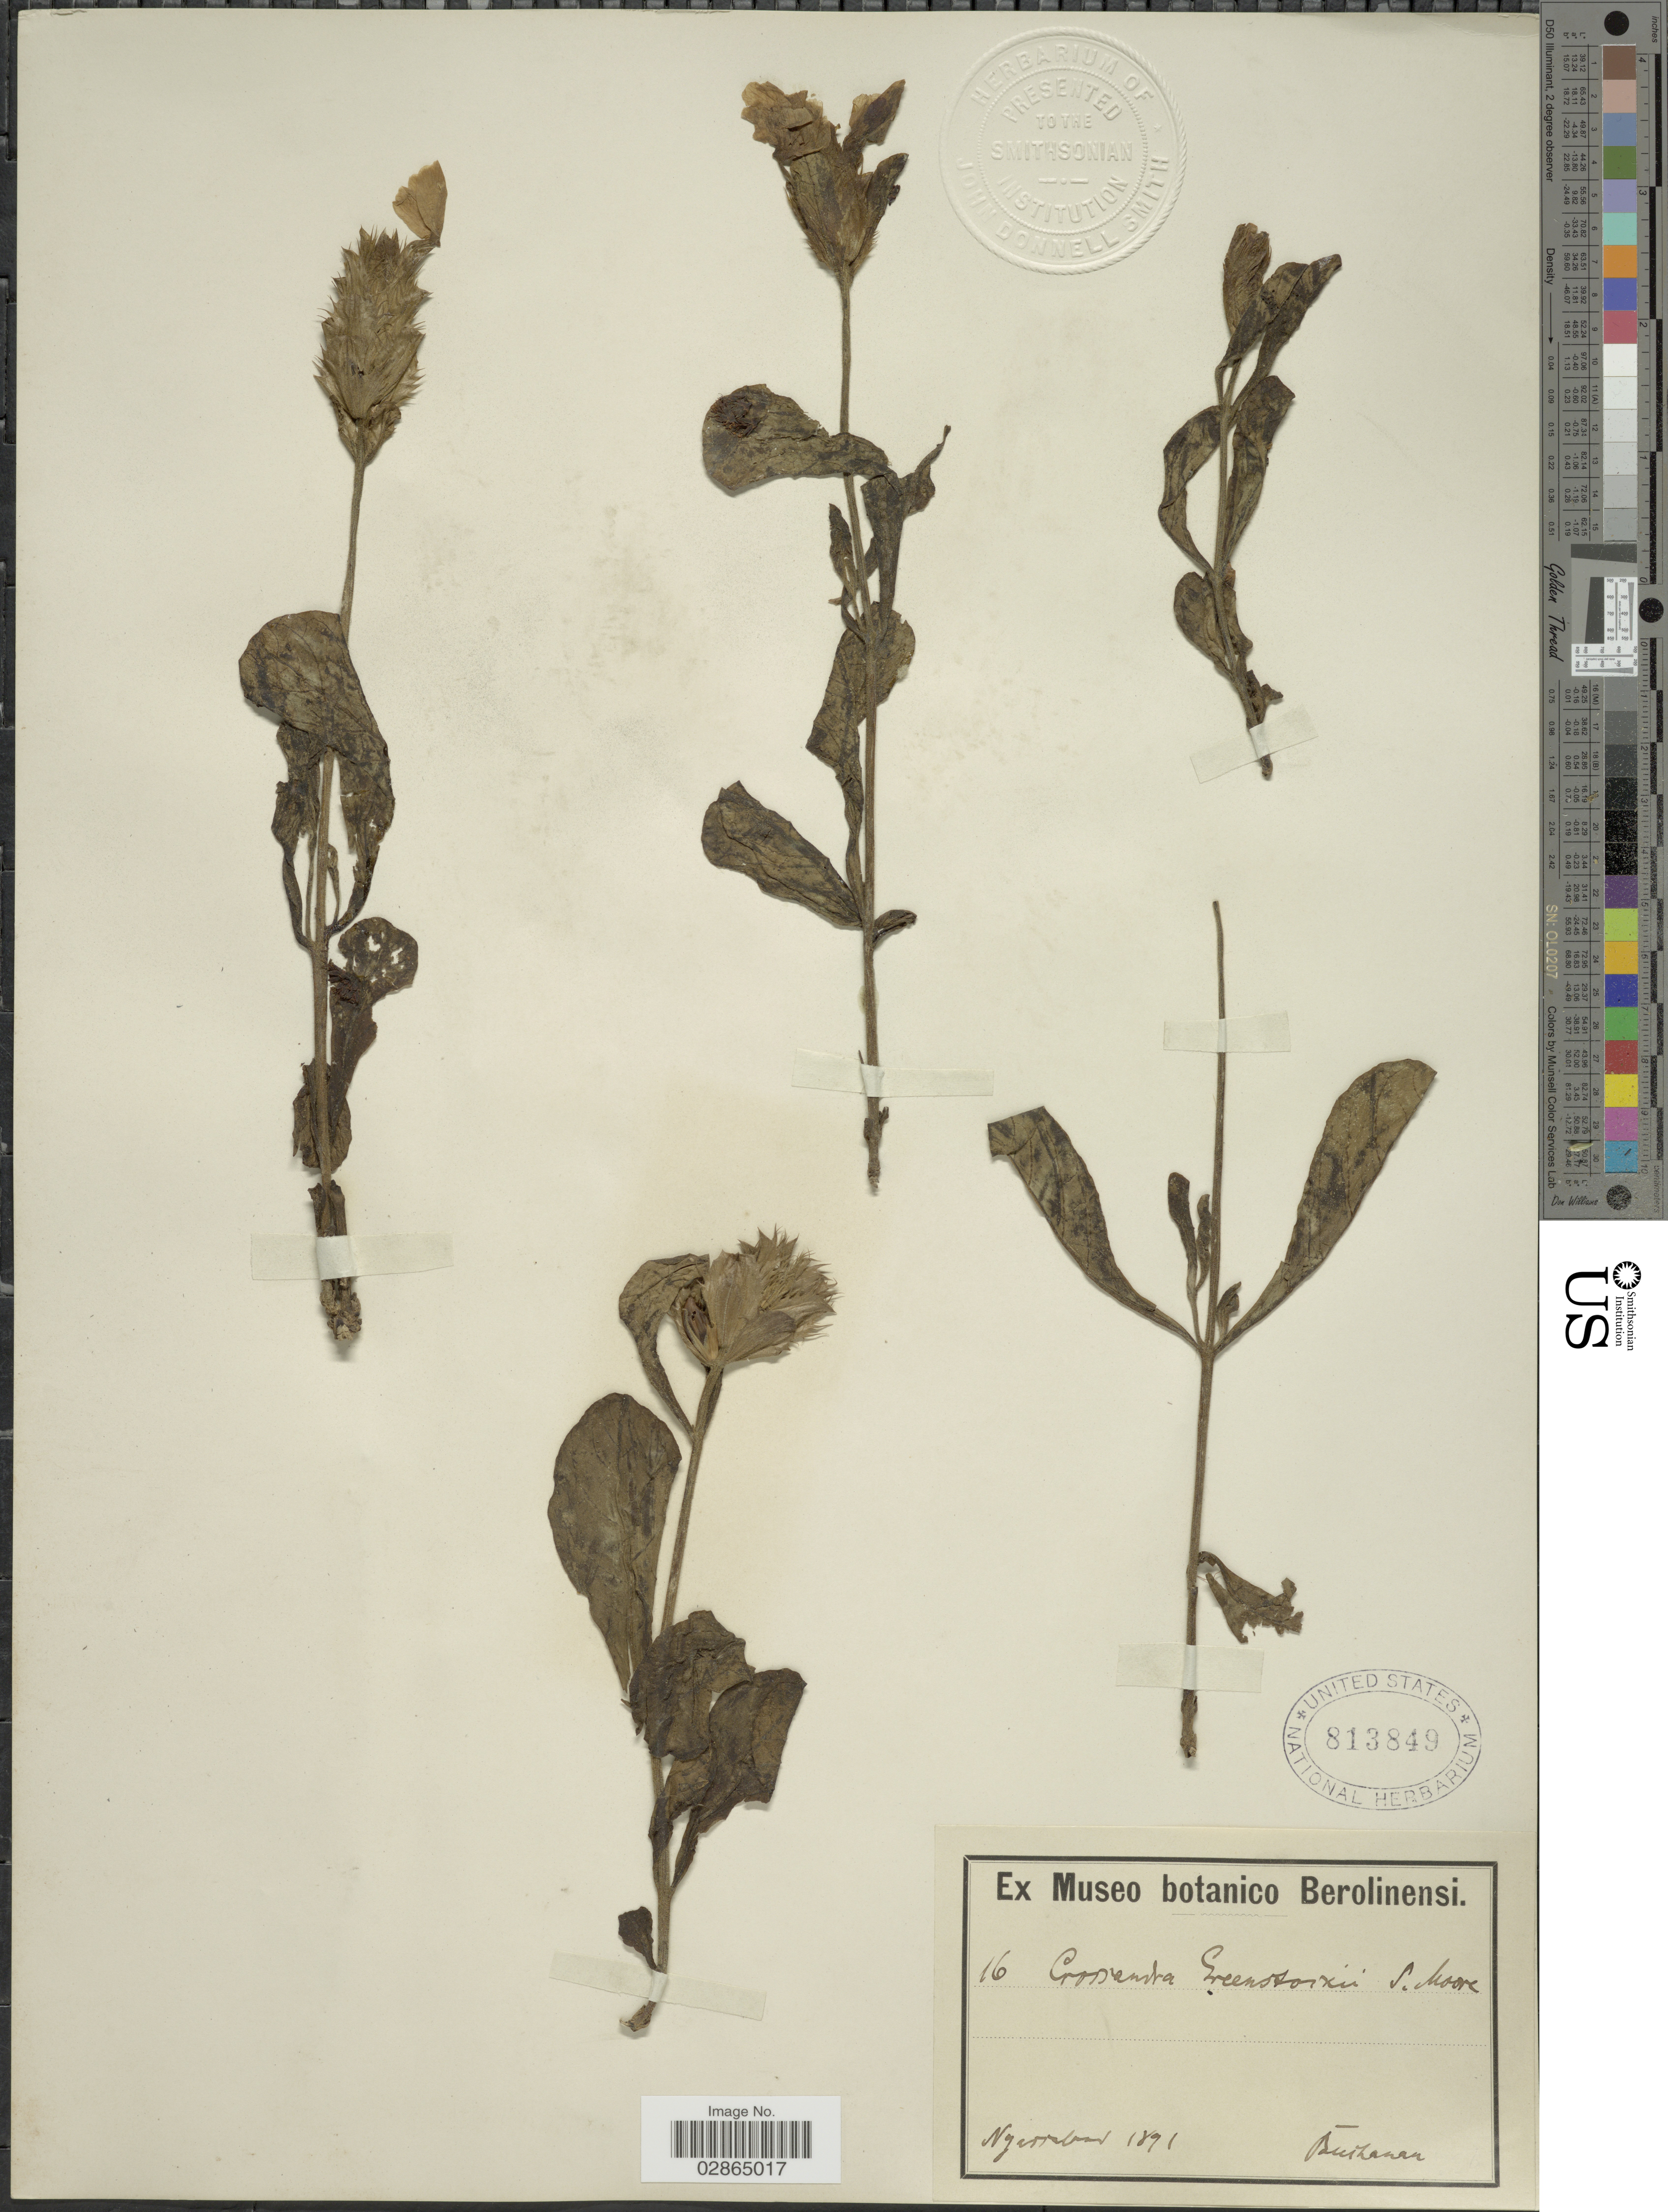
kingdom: Plantae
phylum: Tracheophyta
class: Magnoliopsida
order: Lamiales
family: Acanthaceae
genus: Crossandra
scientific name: Crossandra pyrophila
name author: Vollesen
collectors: -. Buchanan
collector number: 16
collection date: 1891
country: Malawi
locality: Nyasaland.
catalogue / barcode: US 813849